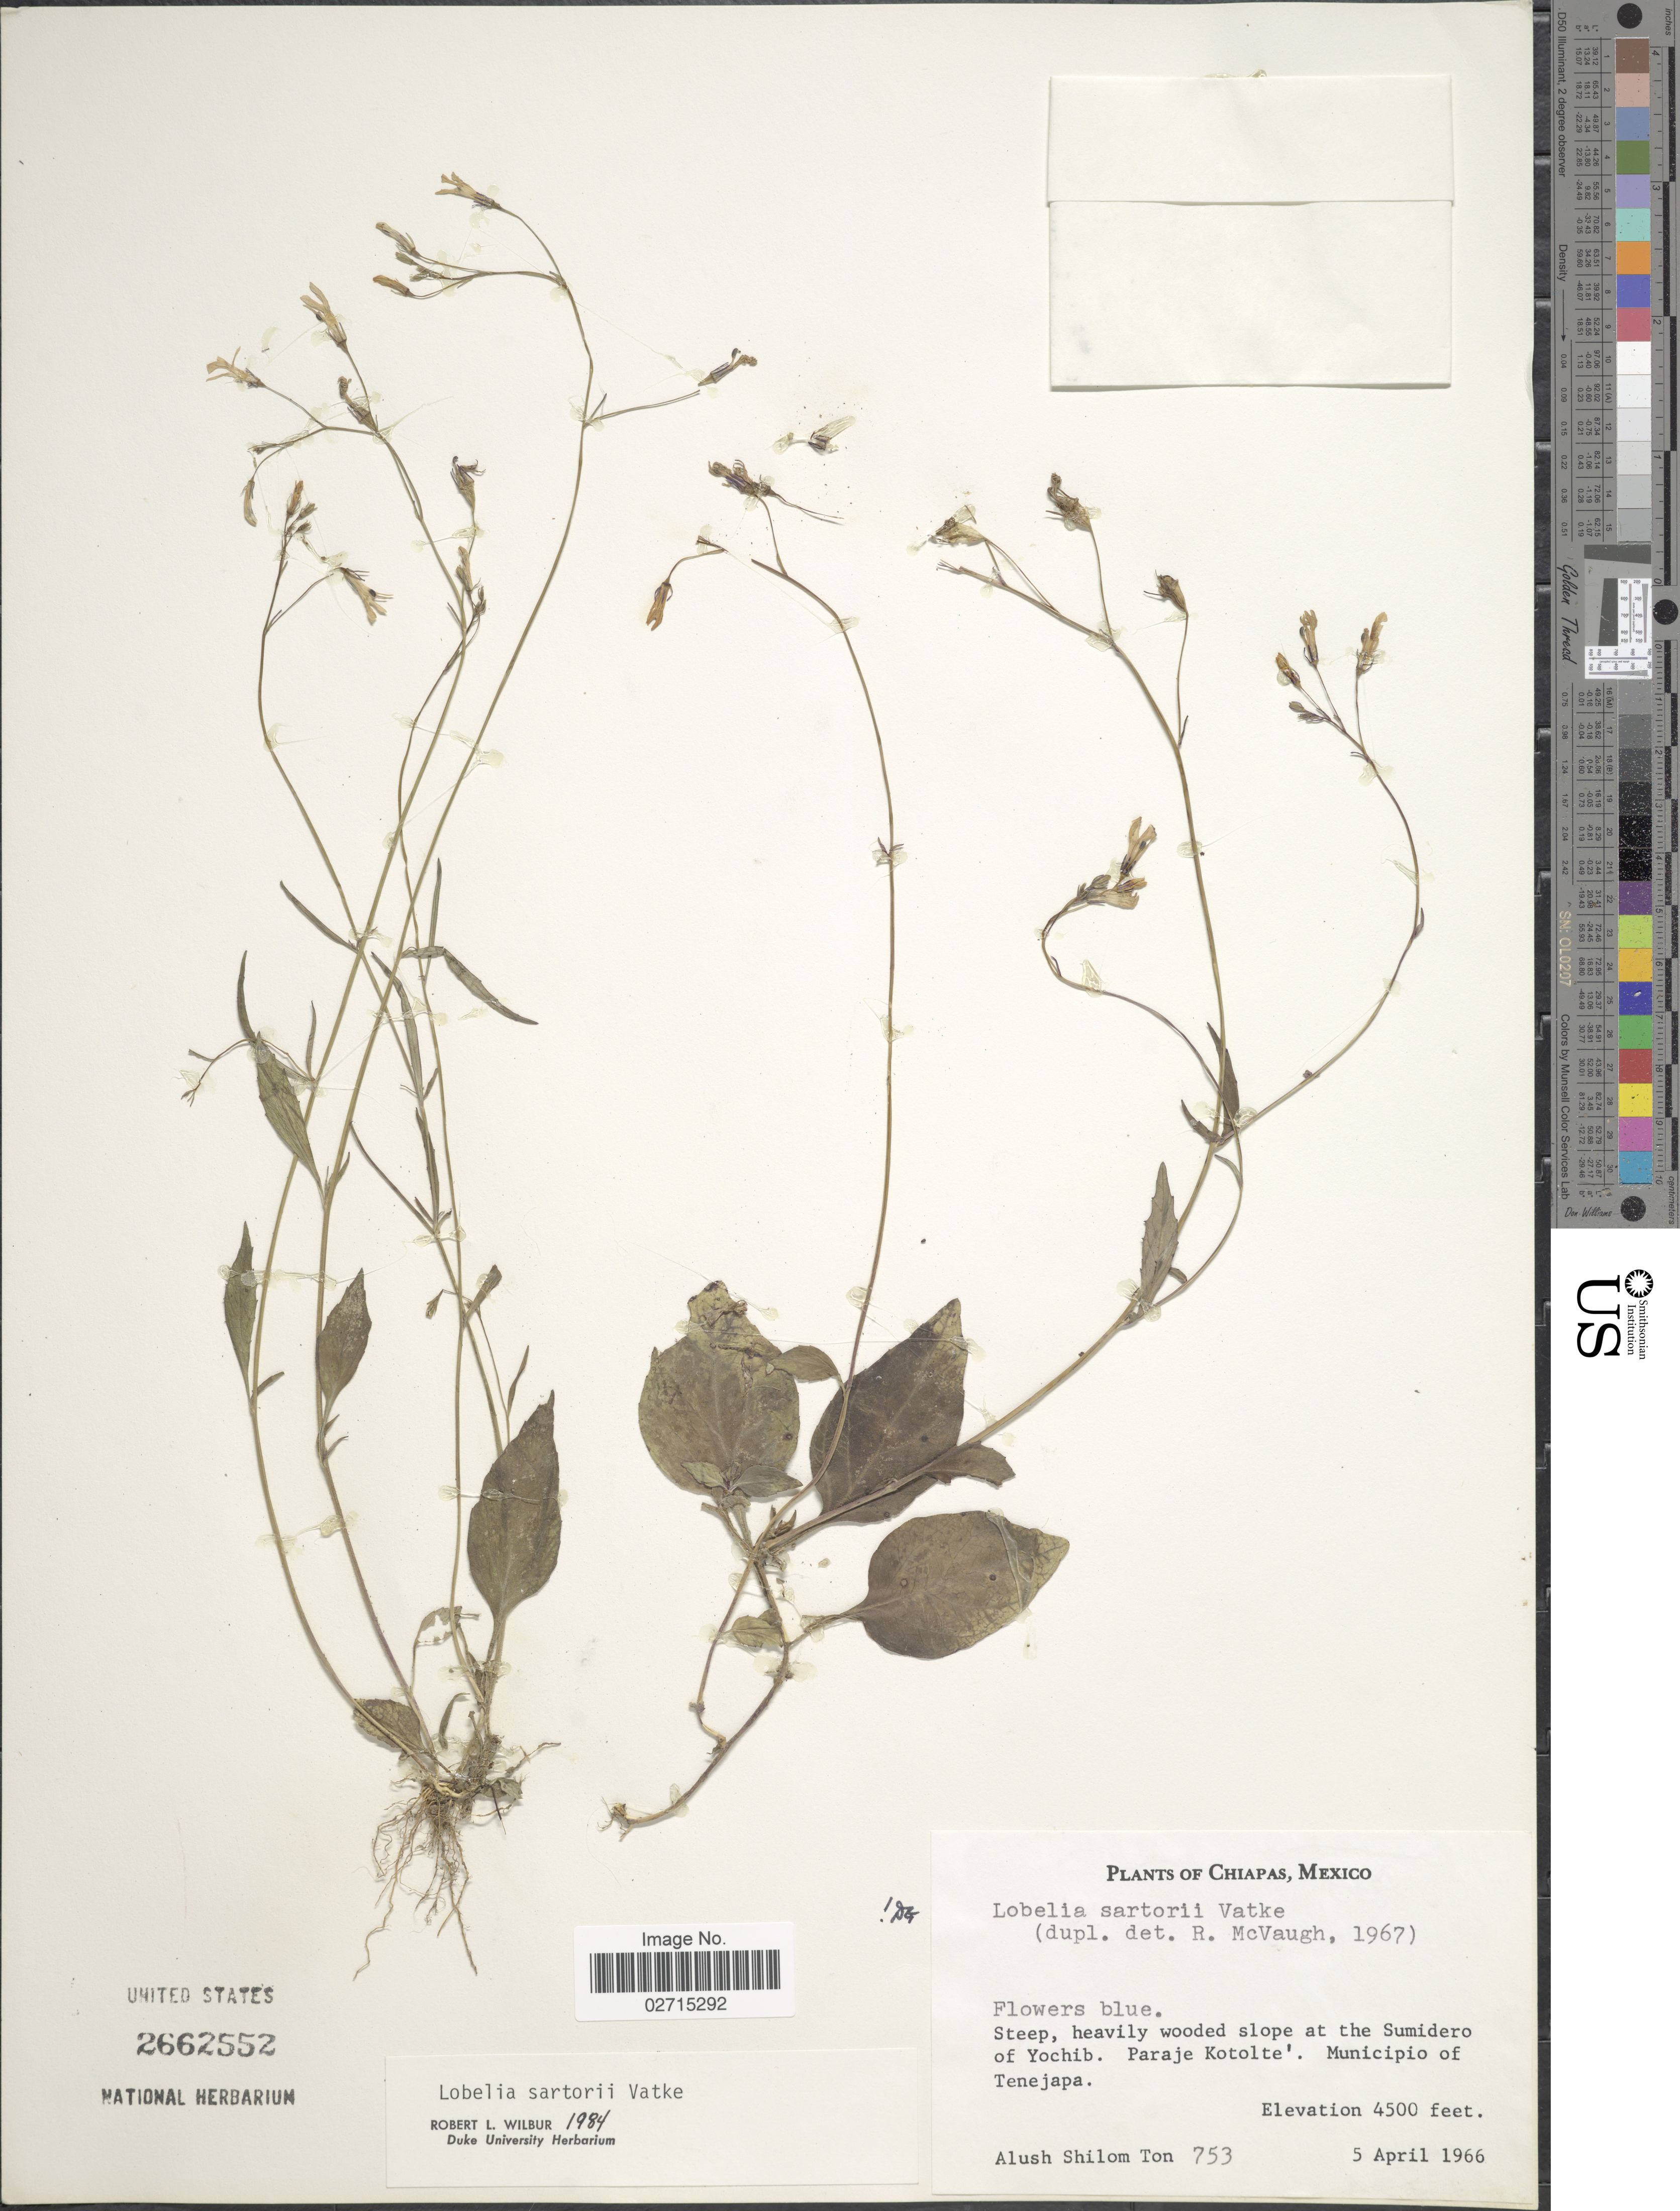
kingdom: Plantae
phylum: Tracheophyta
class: Magnoliopsida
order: Asterales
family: Campanulaceae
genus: Lobelia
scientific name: Lobelia sartorii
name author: Vatke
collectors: A. M. Ton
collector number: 753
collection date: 1966-04-05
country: Mexico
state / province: Chiapas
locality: Steep, heavily wooded slope at the Sumidero of Yochib. Paraje Kotolte'. Municipio of Tenejapa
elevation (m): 1372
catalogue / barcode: US 2662552